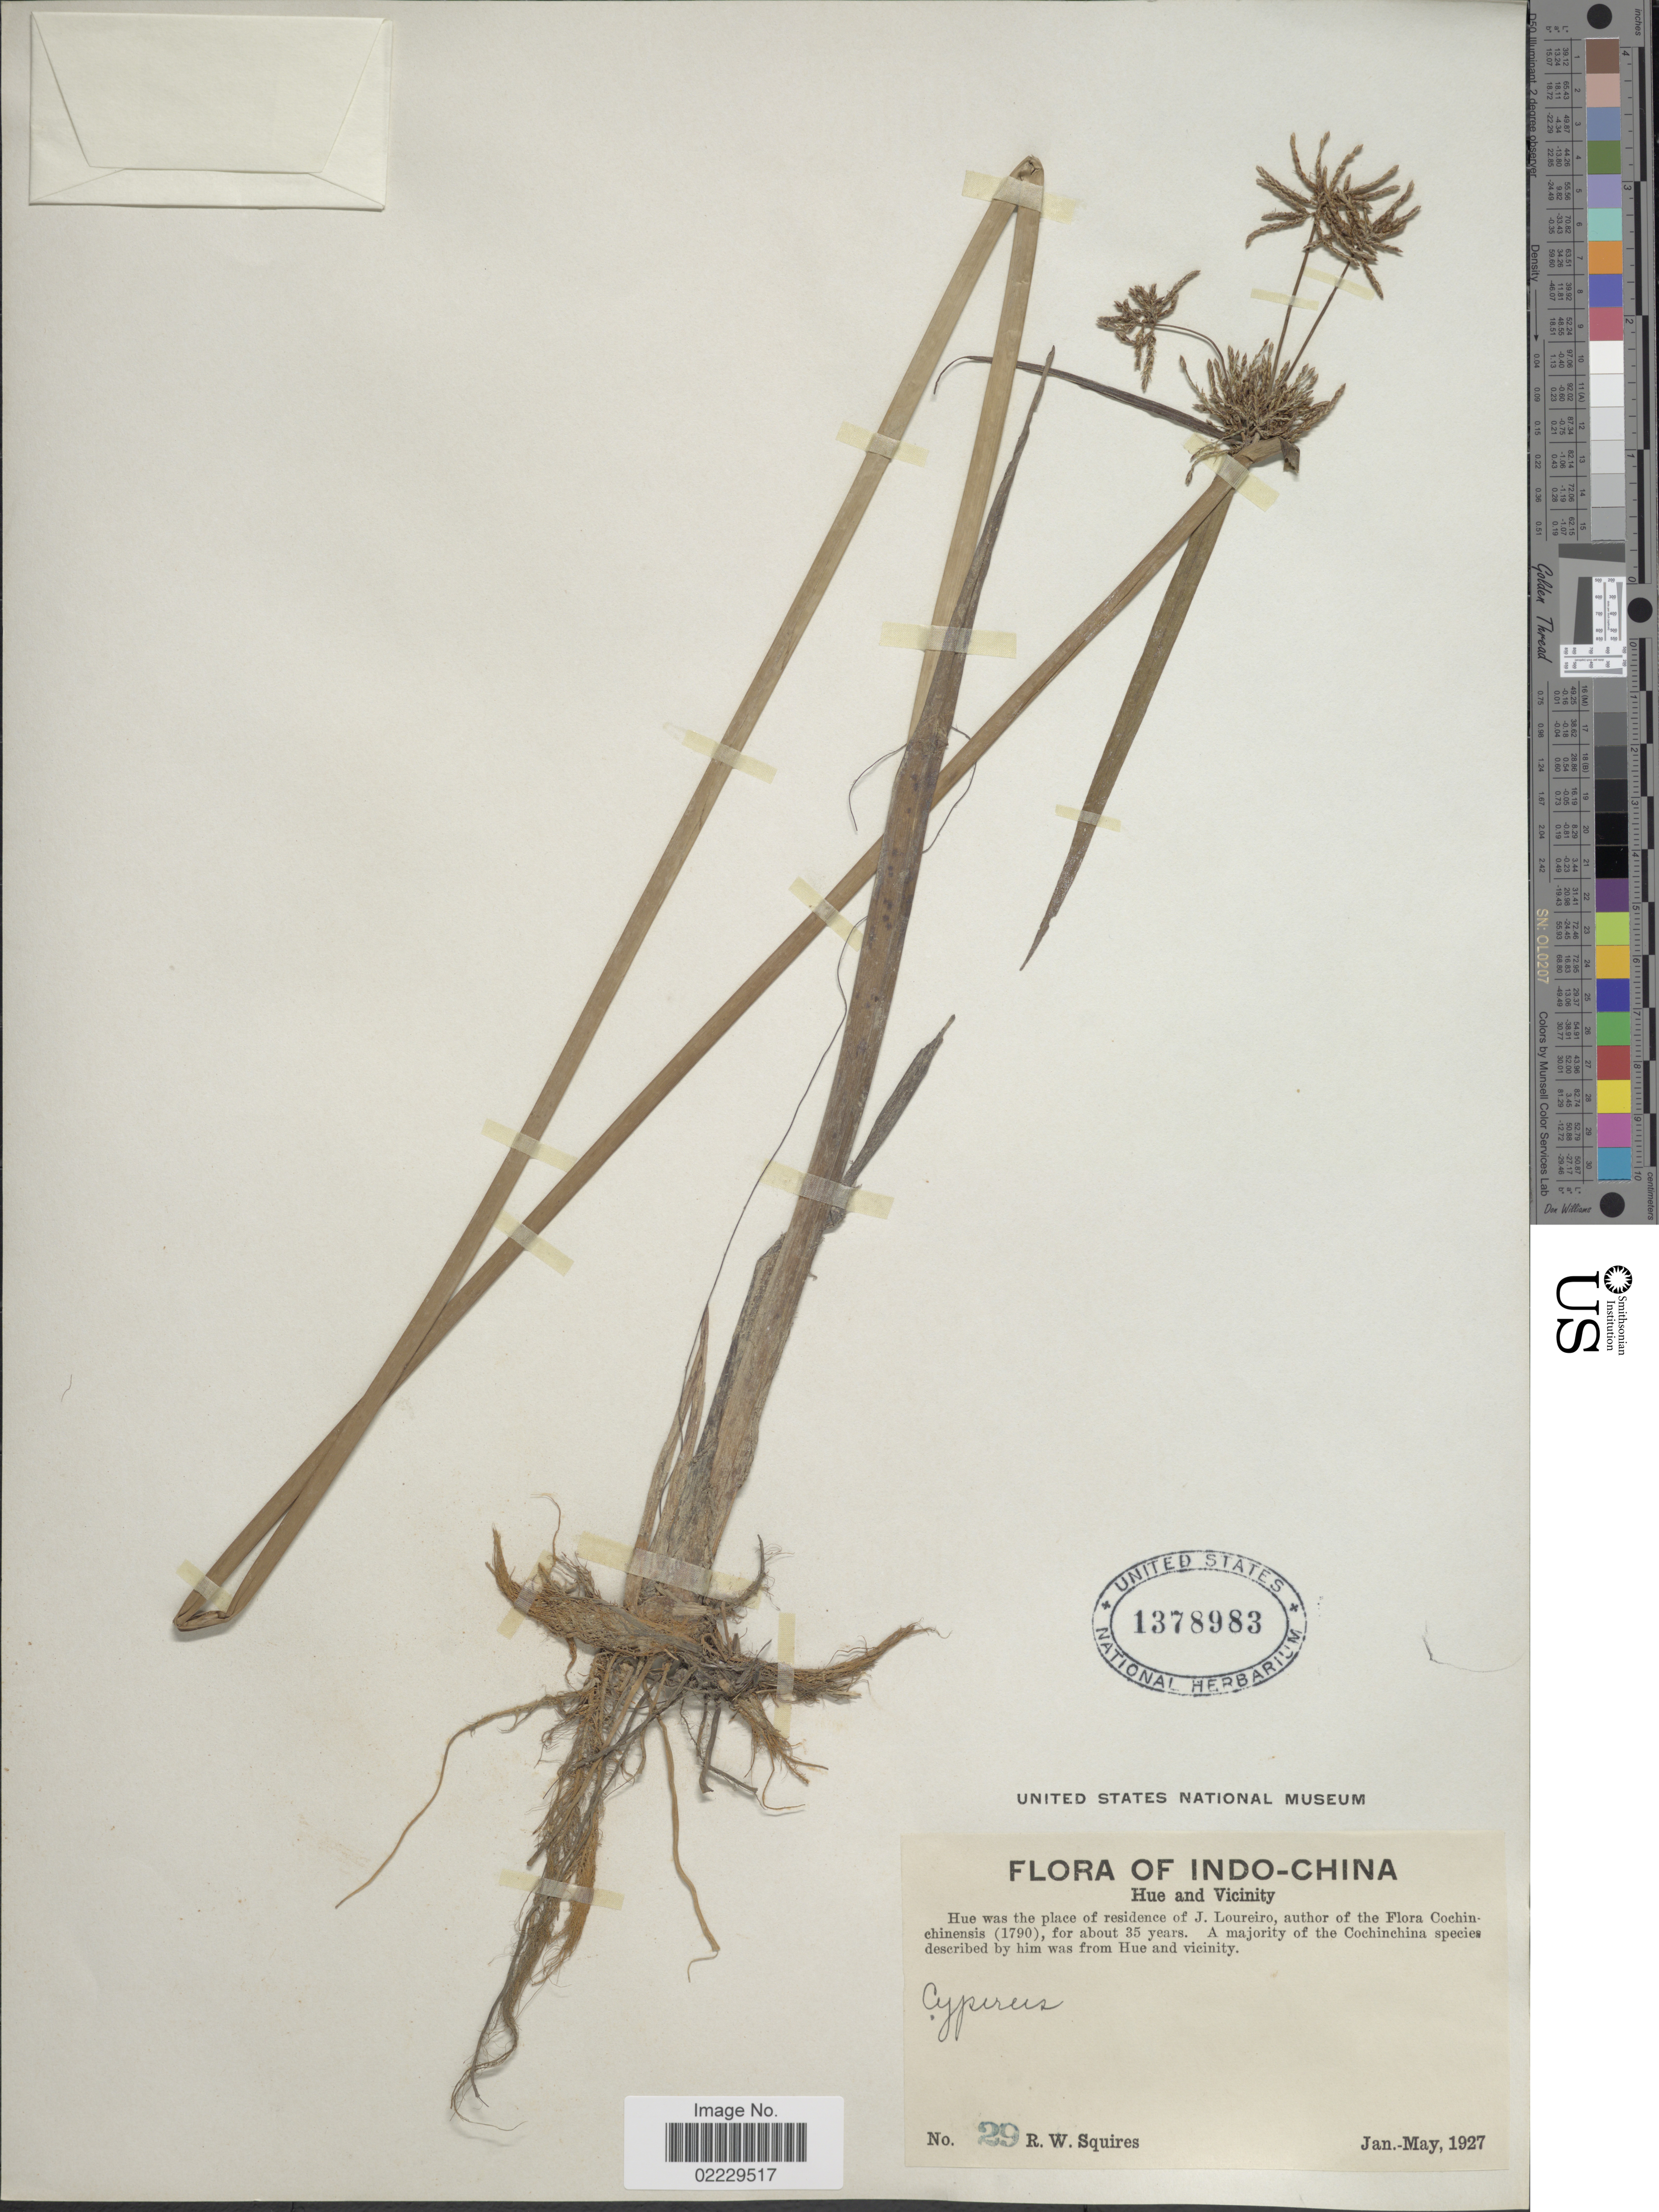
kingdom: Plantae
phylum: Tracheophyta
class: Liliopsida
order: Poales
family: Cyperaceae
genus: Cyperus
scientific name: Cyperus malaccensis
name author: Lam.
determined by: Strong, Mark T., (BOT), Smithsonian Institution - National Museum of Natural History (UNITED STATES)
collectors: R. Squires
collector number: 29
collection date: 1927-01/1927-05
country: Vietnam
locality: Indo-China, Hue and Vicinity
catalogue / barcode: US 1378983